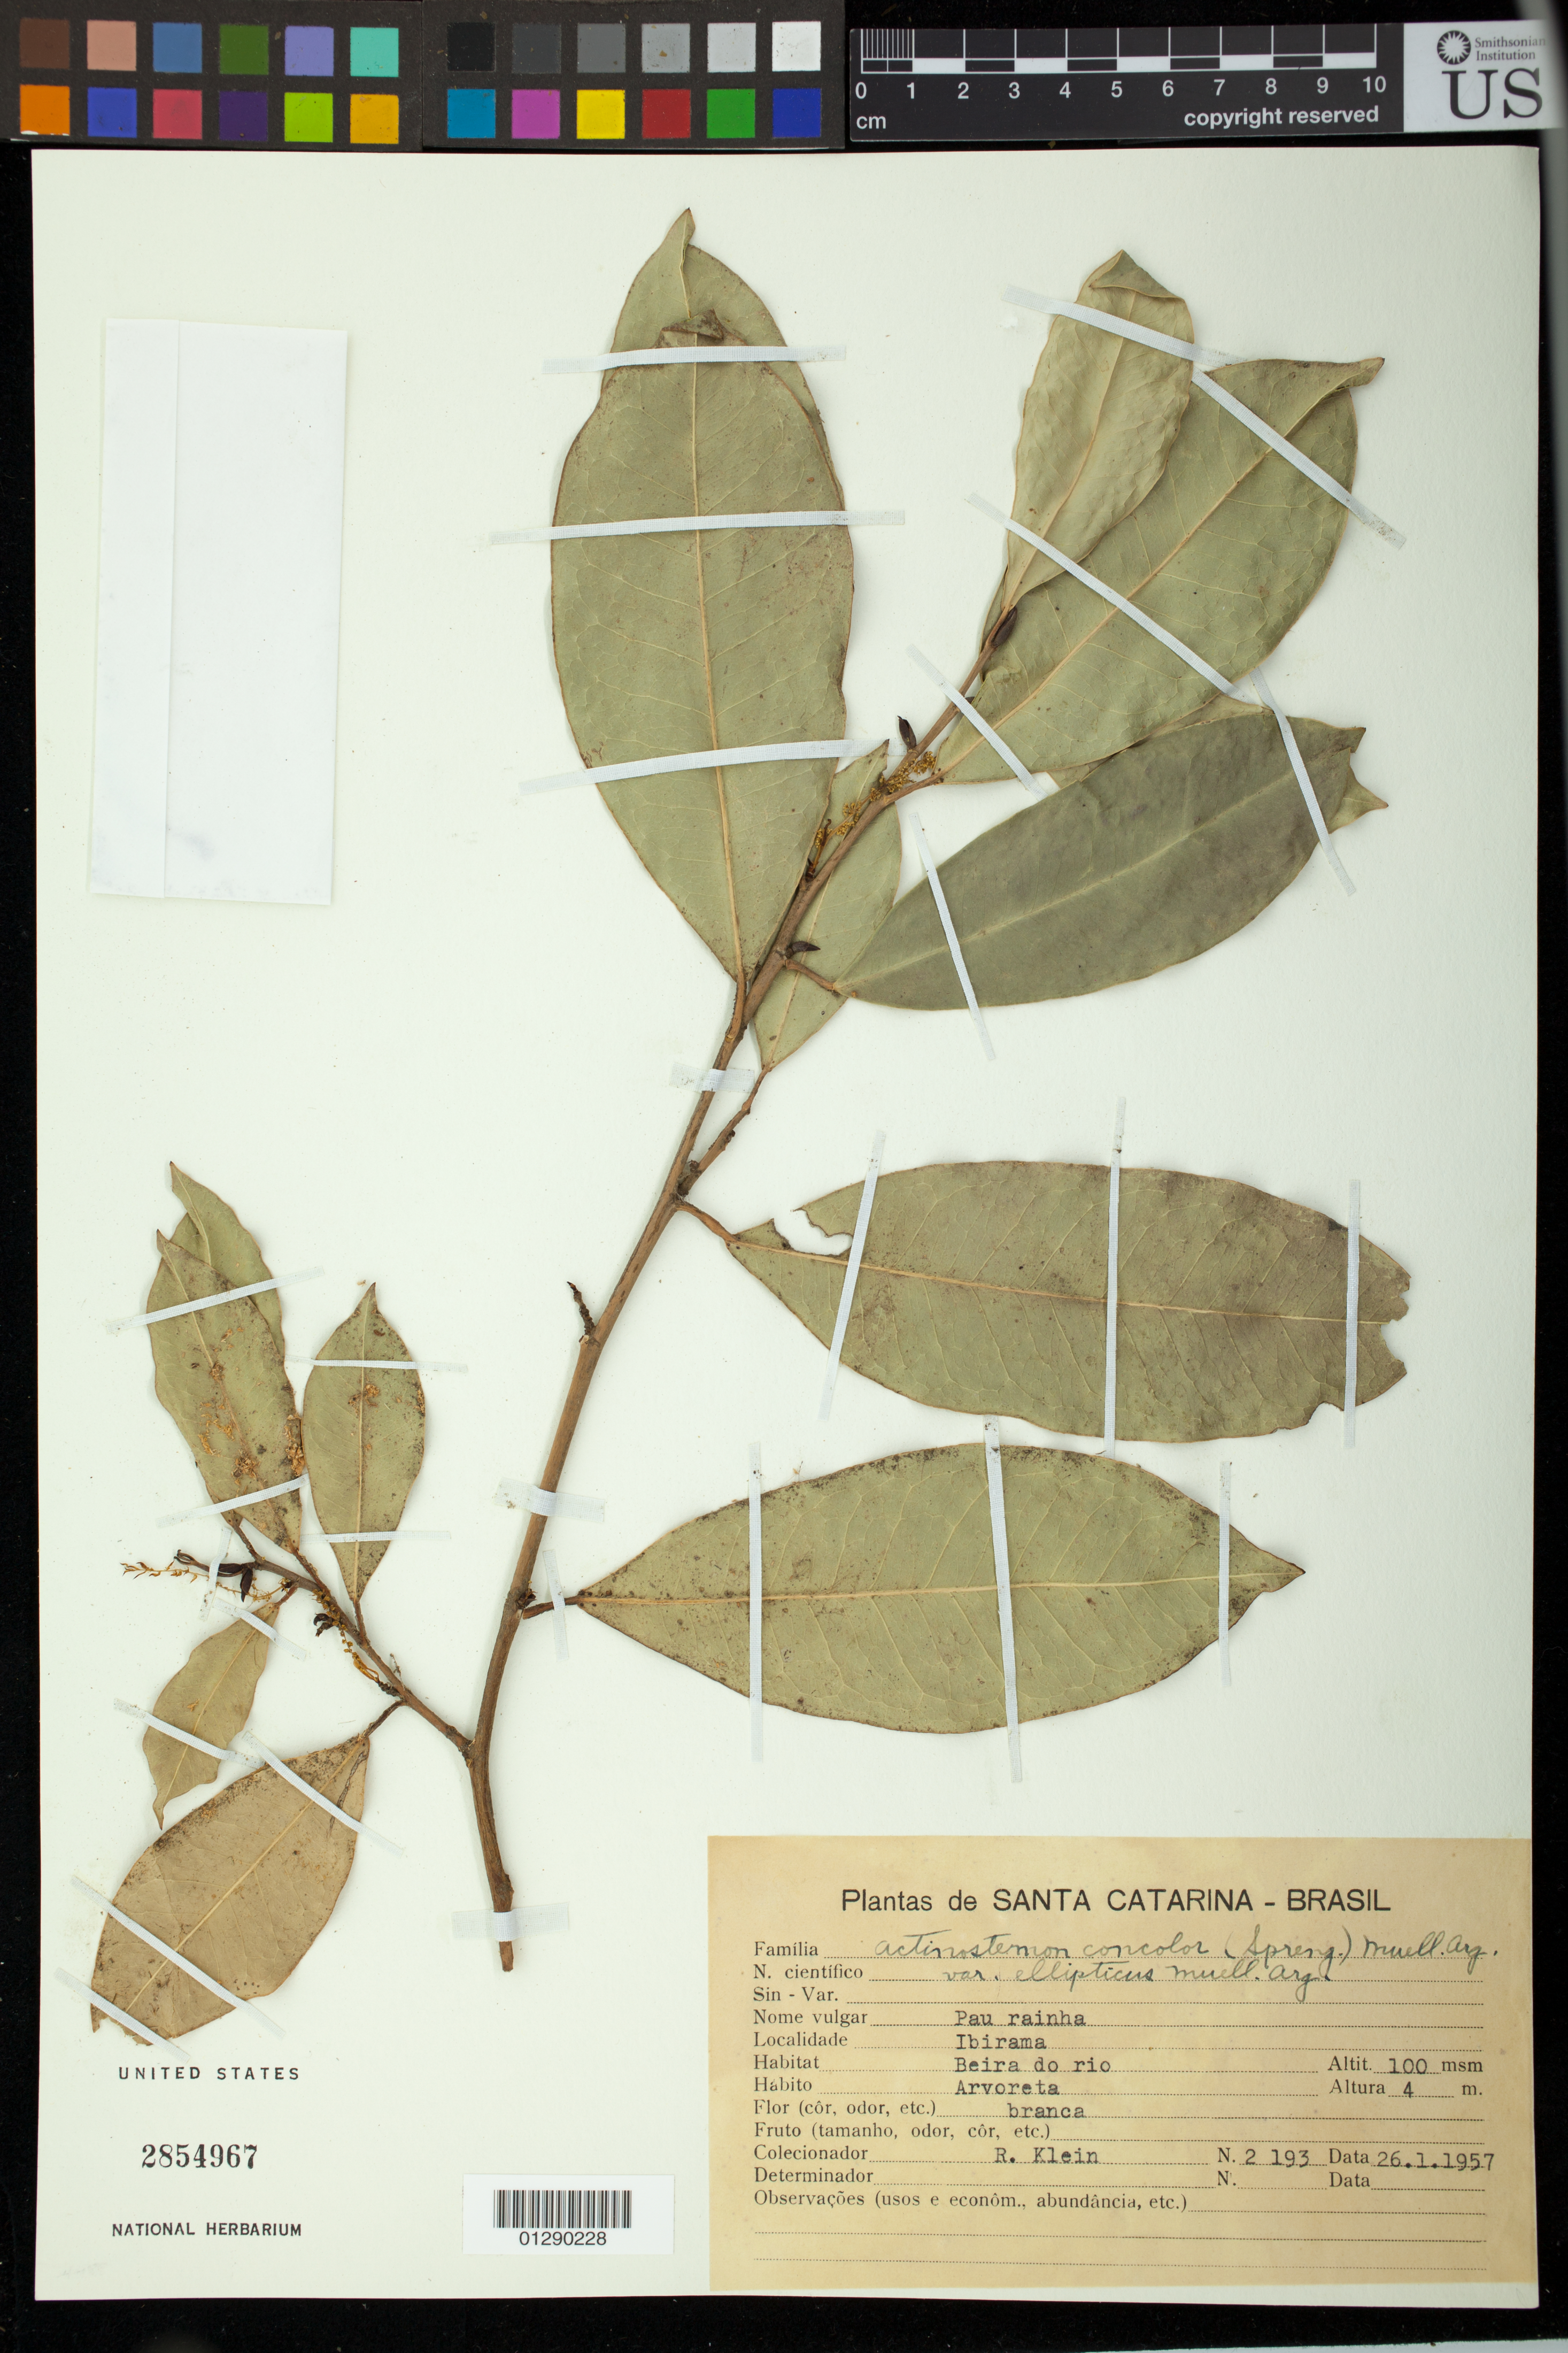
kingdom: Plantae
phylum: Tracheophyta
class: Magnoliopsida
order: Malpighiales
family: Euphorbiaceae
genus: Actinostemon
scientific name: Actinostemon concolor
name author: (Spreng.) Müll. Arg.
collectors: R. M. Klein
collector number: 2193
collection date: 1957-01-26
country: Brazil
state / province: Santa Catarina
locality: Ibirama, Beira do rio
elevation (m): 100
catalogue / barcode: US 2854967